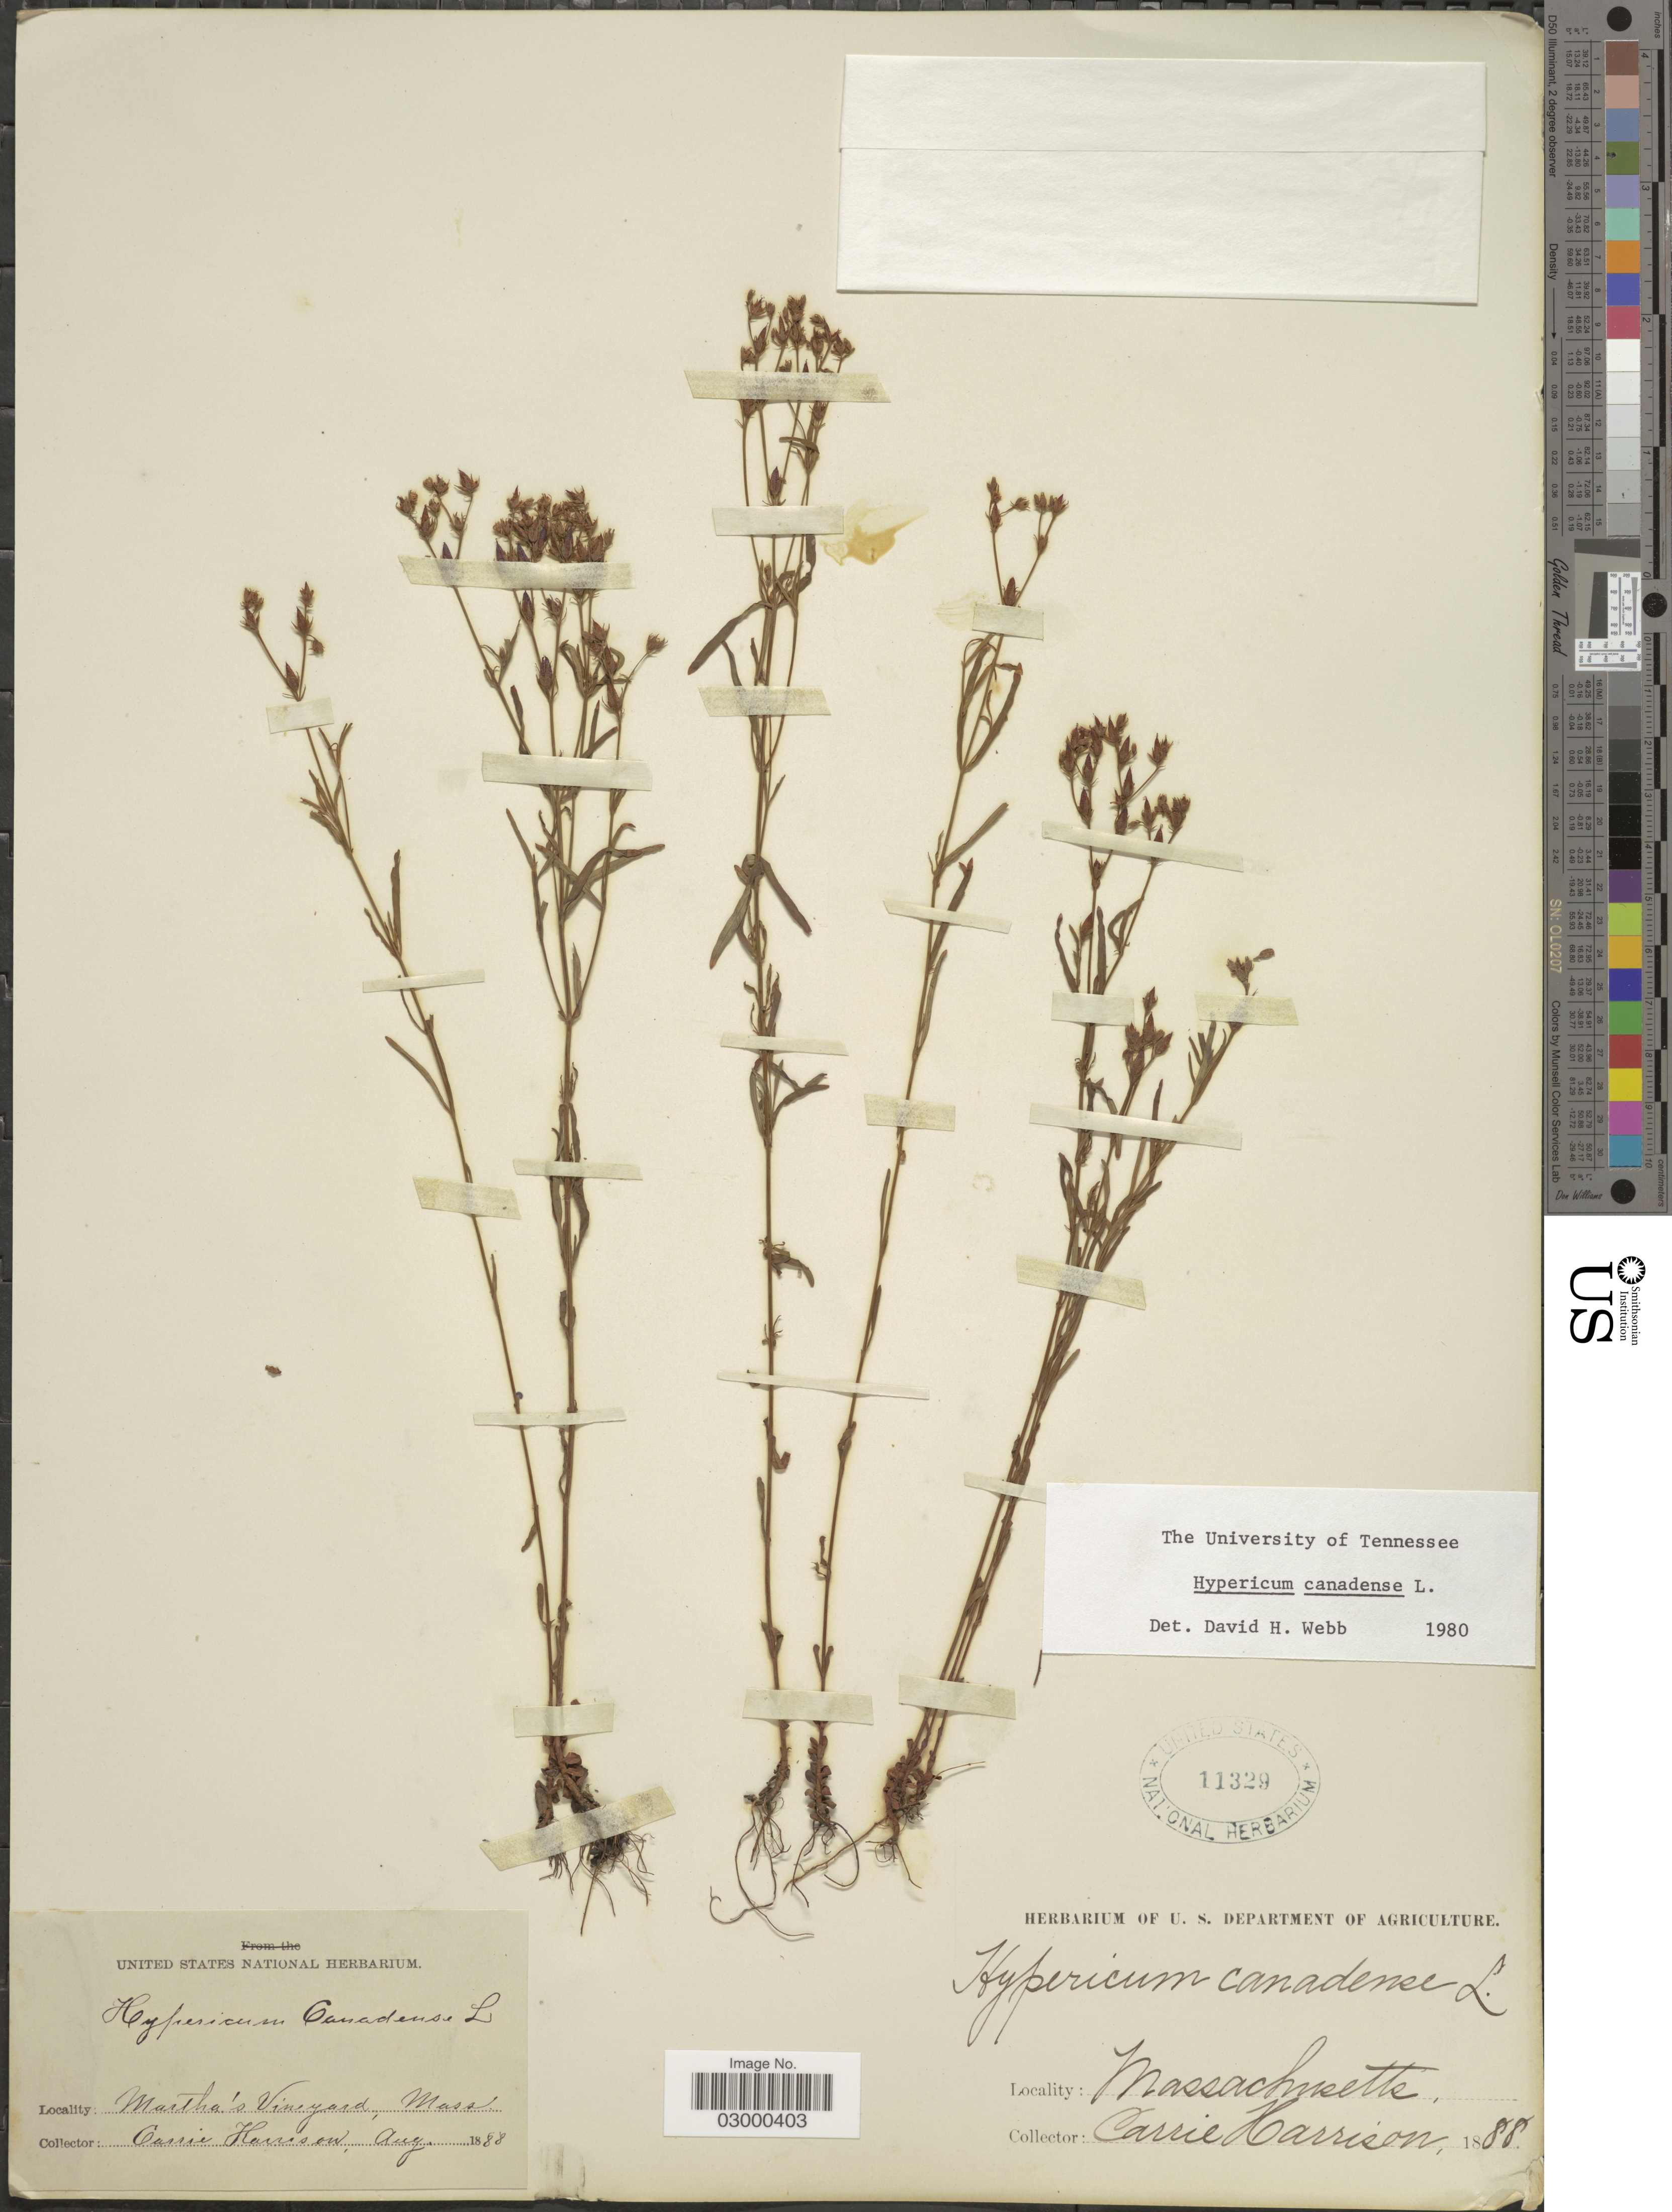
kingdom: Plantae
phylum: Tracheophyta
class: Magnoliopsida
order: Malpighiales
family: Hypericaceae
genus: Hypericum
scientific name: Hypericum canadense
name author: L.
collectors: C. Harrison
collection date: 1888-08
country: United States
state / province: Massachusetts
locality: Martha's Vine yard.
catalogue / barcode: US 11329